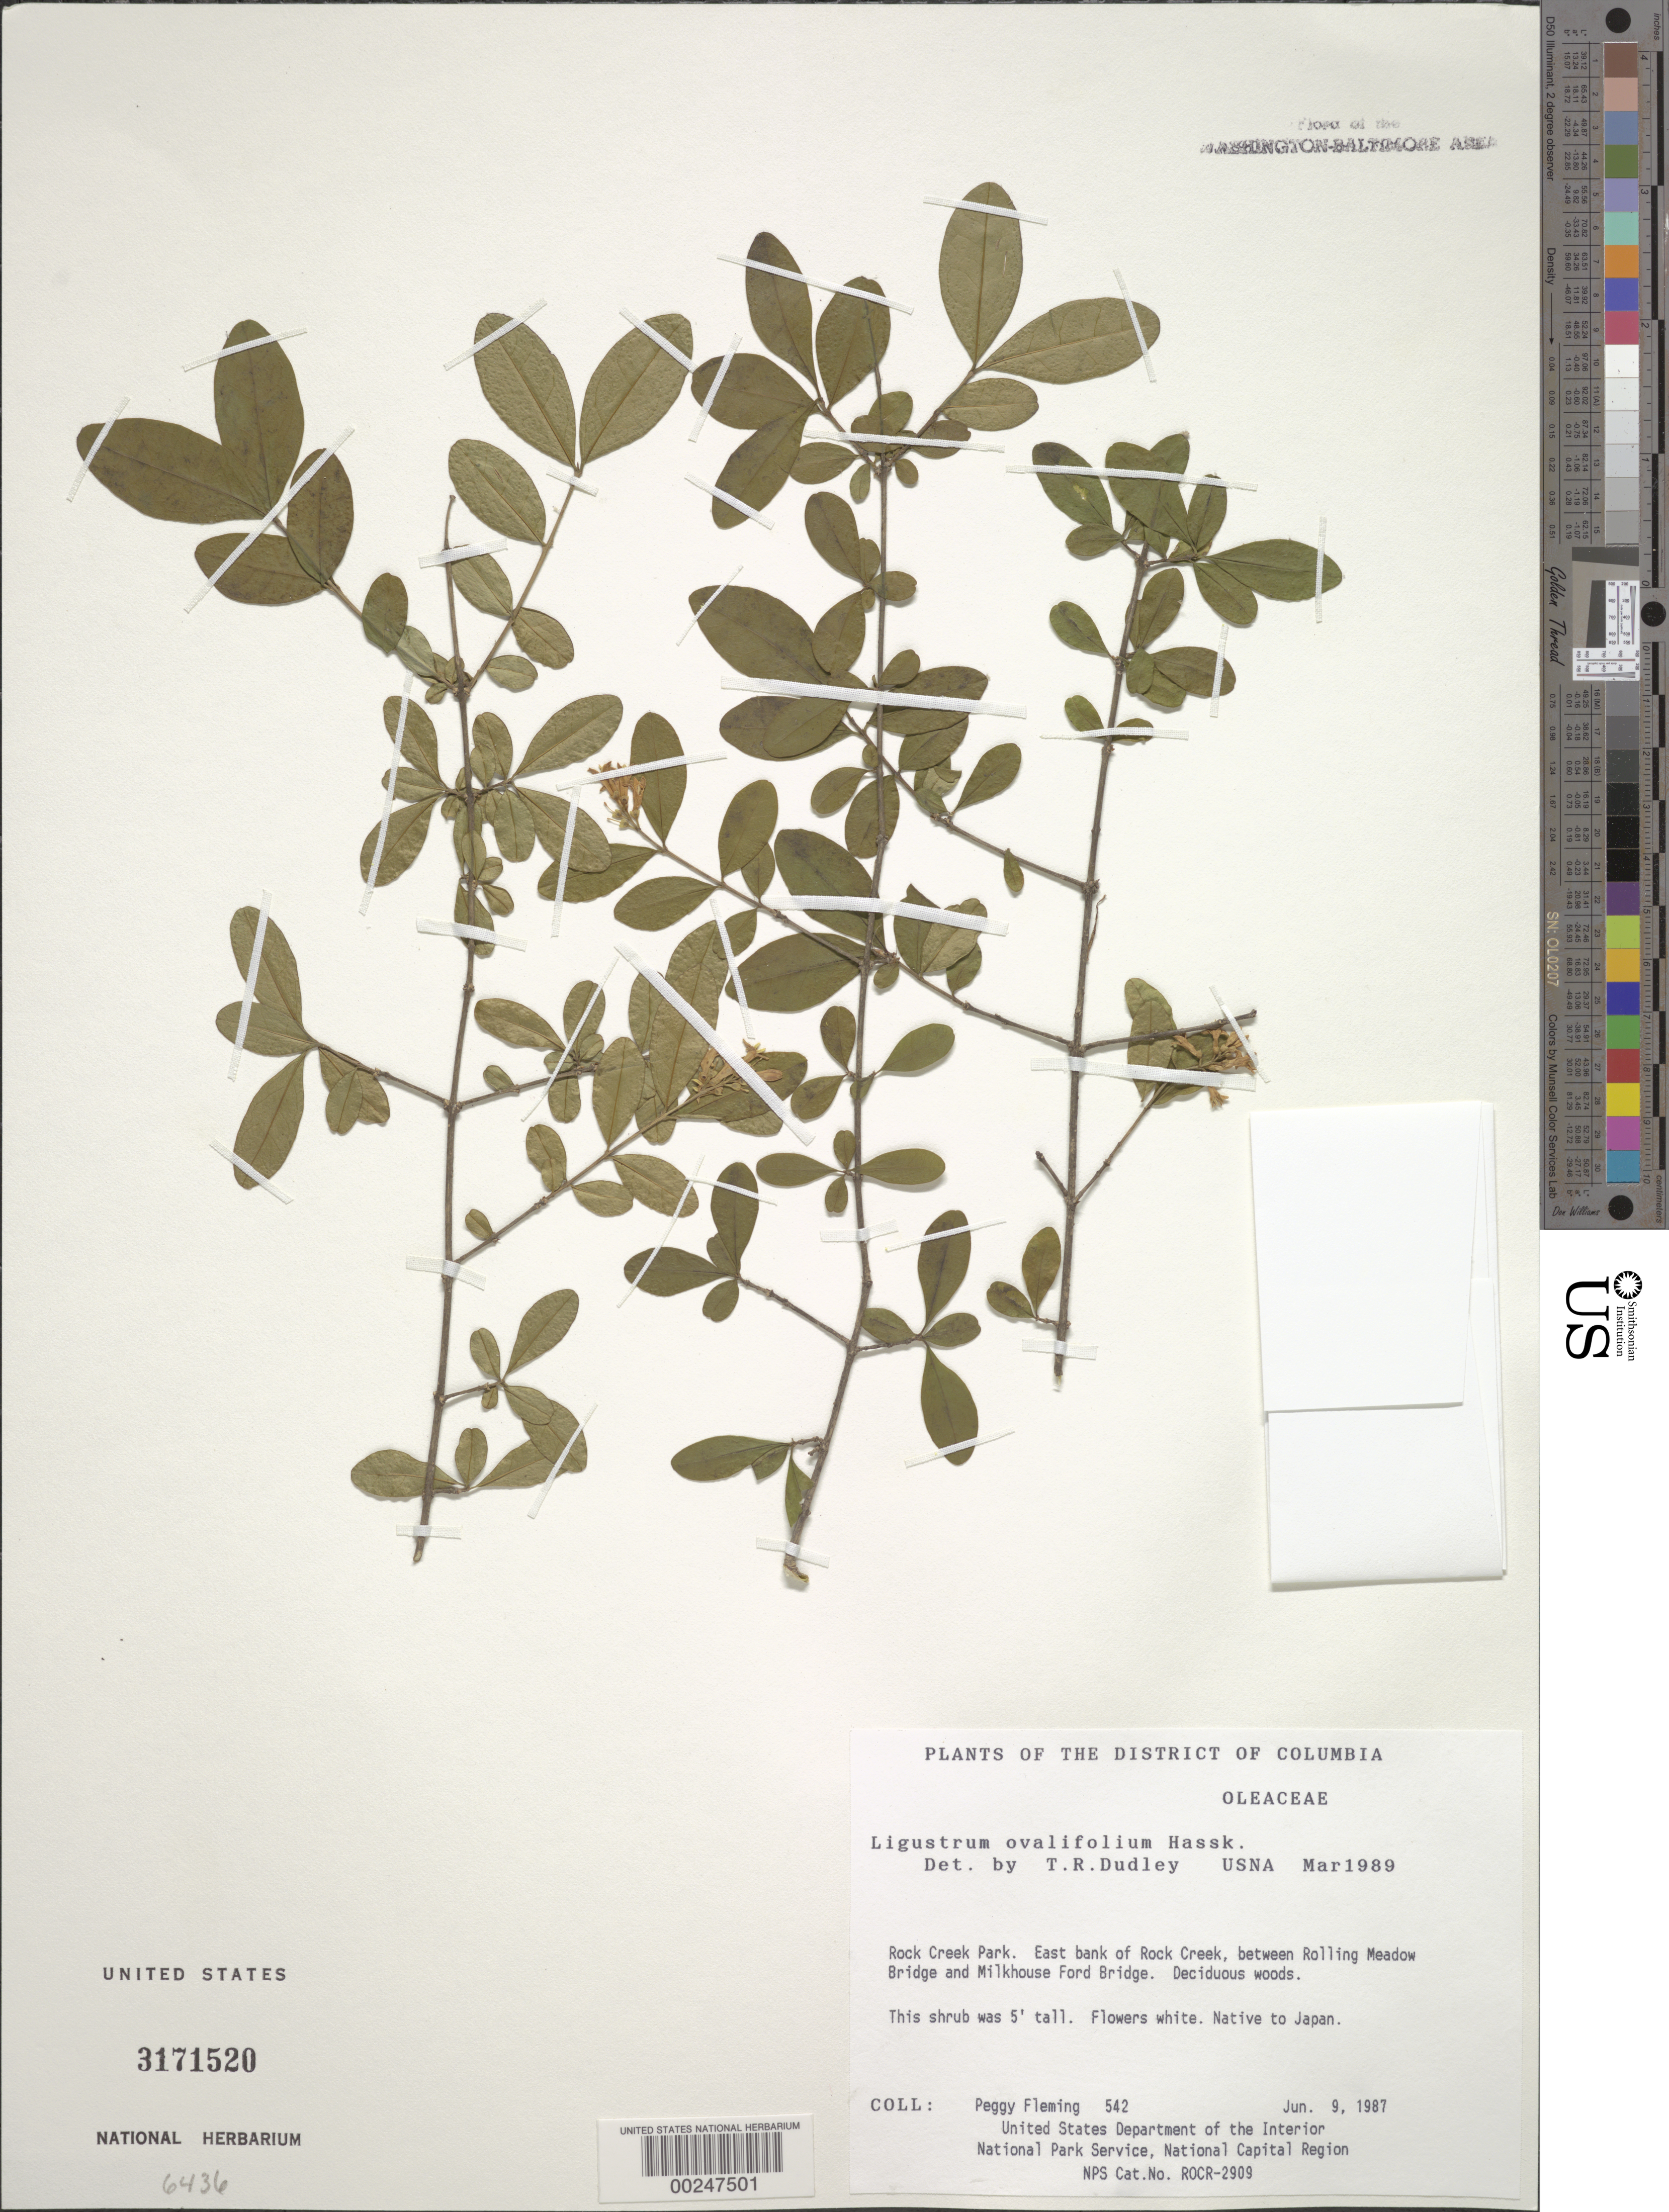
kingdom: Plantae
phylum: Tracheophyta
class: Magnoliopsida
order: Lamiales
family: Oleaceae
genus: Ligustrum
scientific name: Ligustrum ovalifolium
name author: Hassk.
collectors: P. Fleming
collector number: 542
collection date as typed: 09 Jun 1987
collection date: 1987-06-09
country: United States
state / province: District of Columbia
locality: Rock Creek Park, E bank of Rock Creek, between Rolling Meadow Bridge and Milkhouse Ford Bridge Rock Creek Park and Vicinity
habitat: Deciduous woods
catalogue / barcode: US 3171520